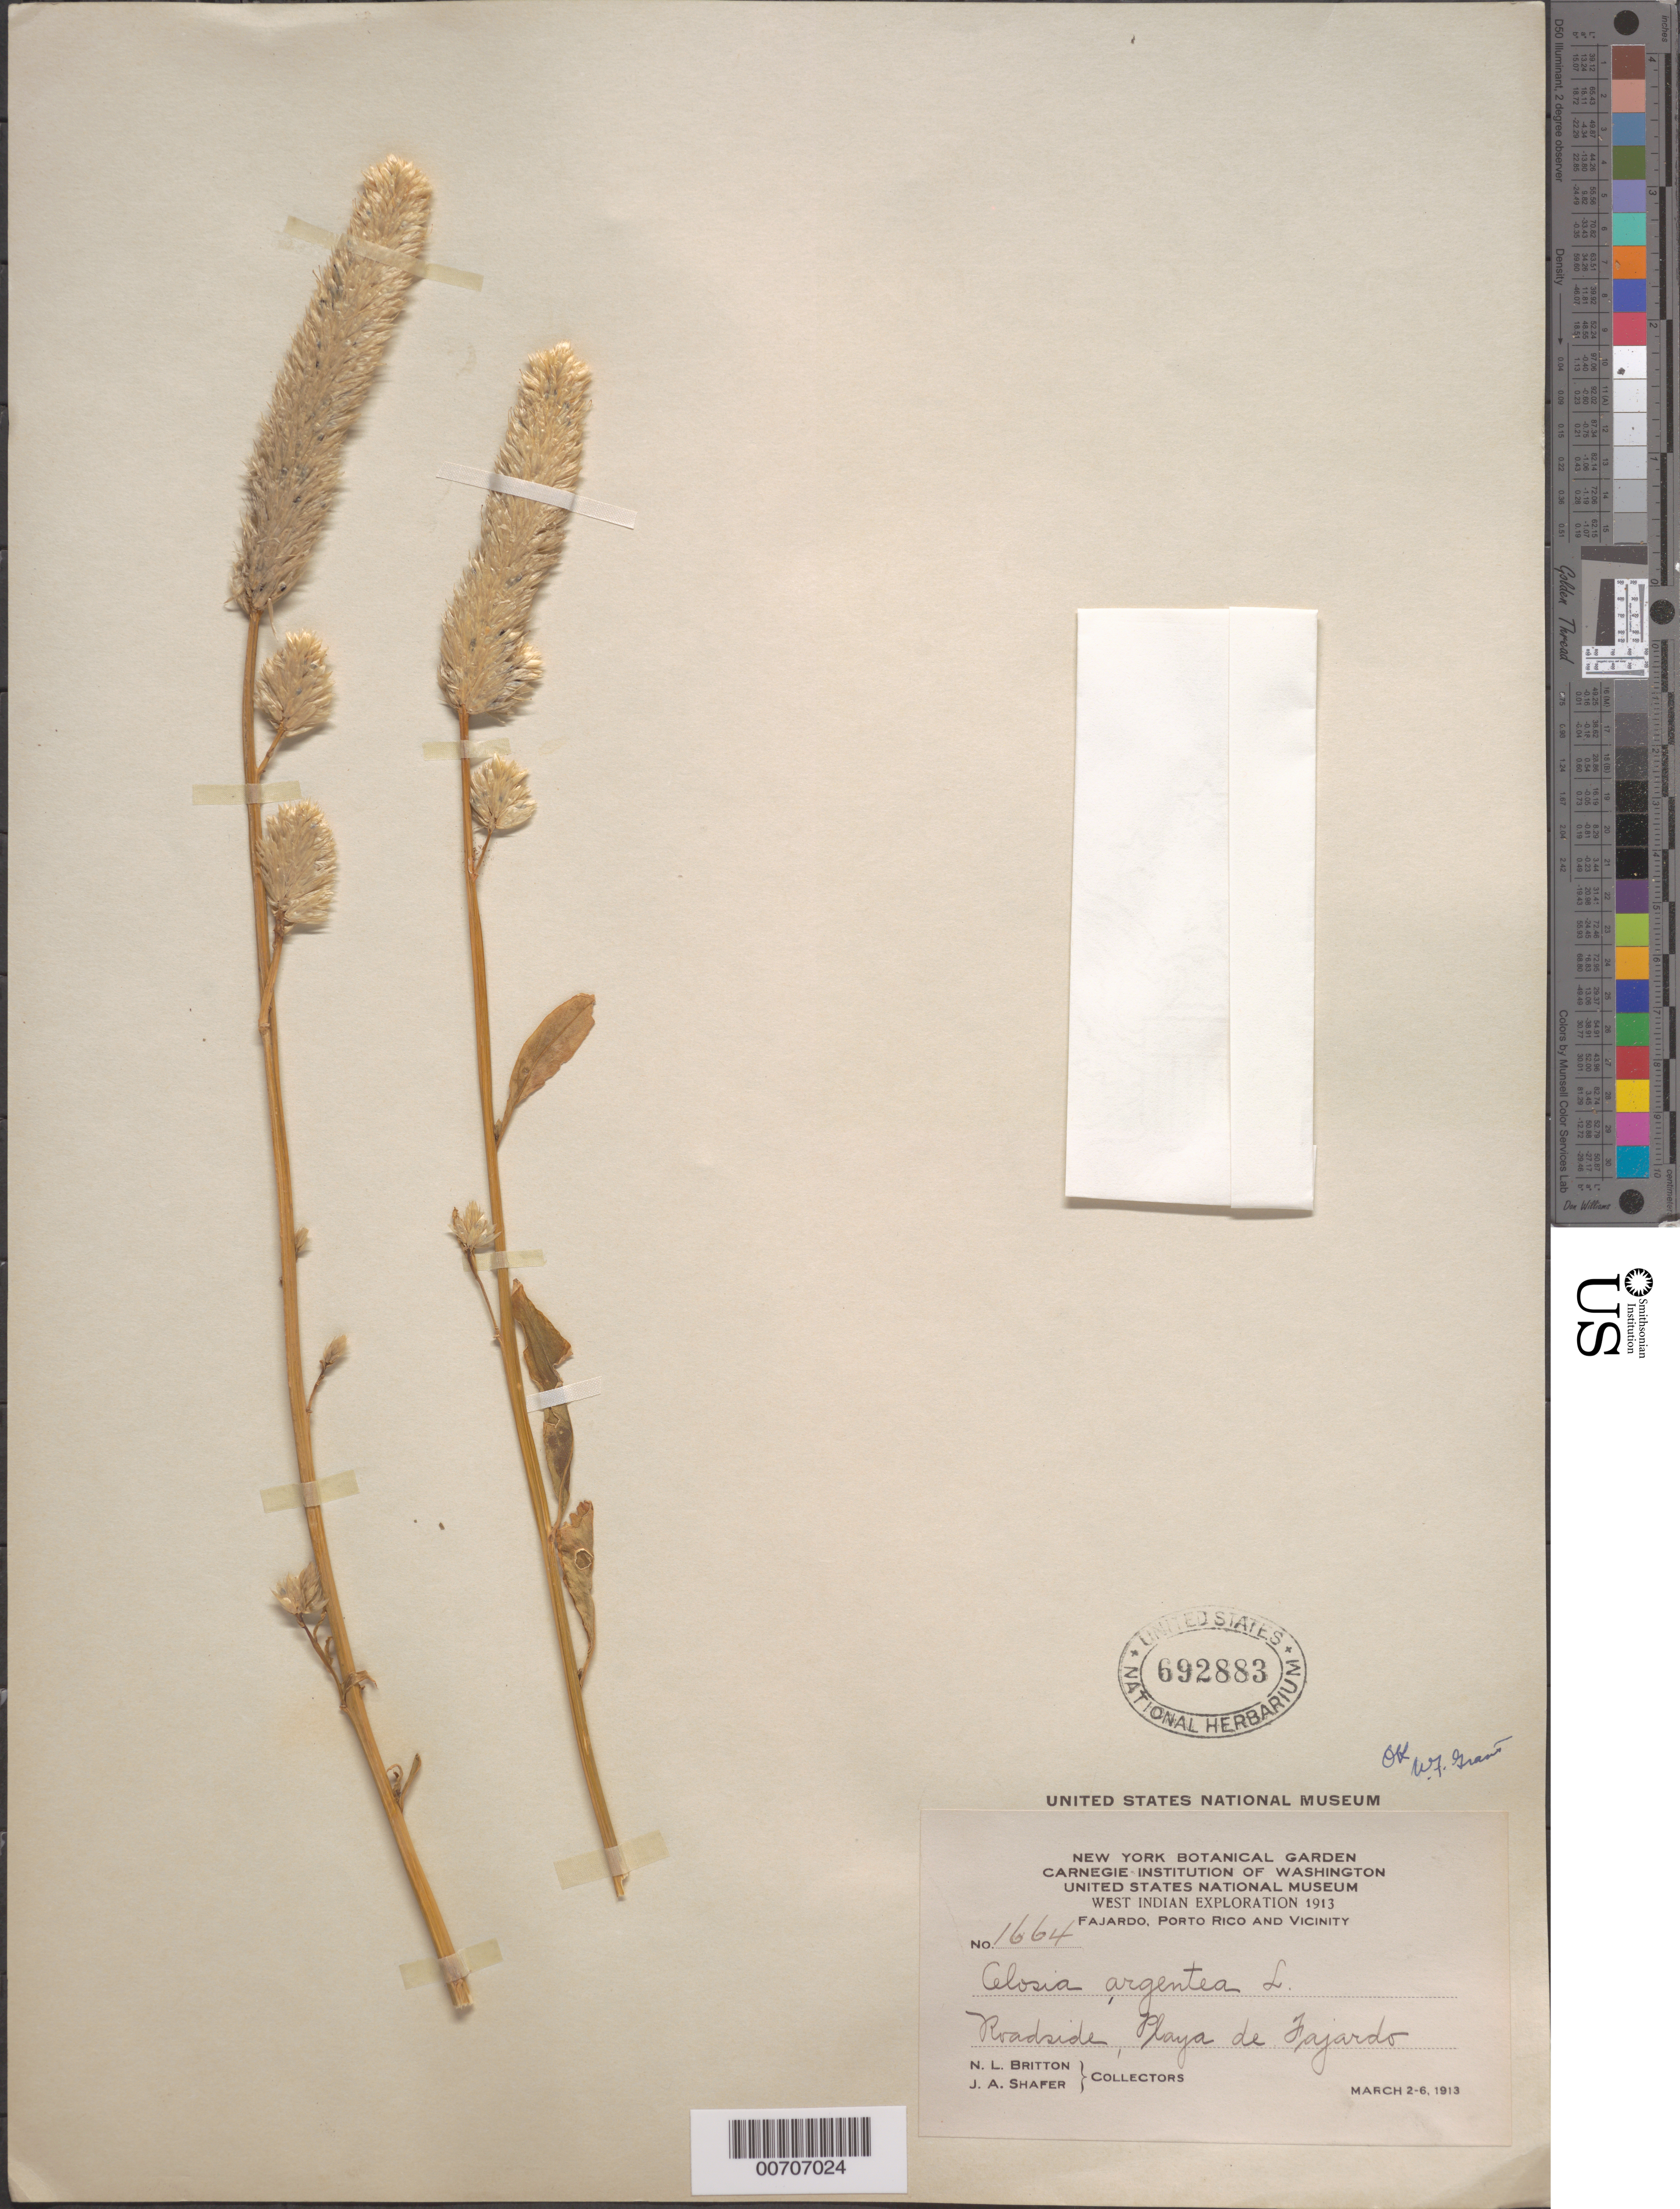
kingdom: Plantae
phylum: Tracheophyta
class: Magnoliopsida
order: Caryophyllales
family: Amaranthaceae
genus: Celosia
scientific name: Celosia argentea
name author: L.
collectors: N. Britton & J. A. Shafer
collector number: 1664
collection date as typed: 02 Mar 1913 to 6 Mar 1913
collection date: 1913-03-02/1913-03-06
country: Puerto Rico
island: Greater Antilles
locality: Fajardo, vic of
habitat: Roadside, Playa de Fajardo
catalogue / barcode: US 692883